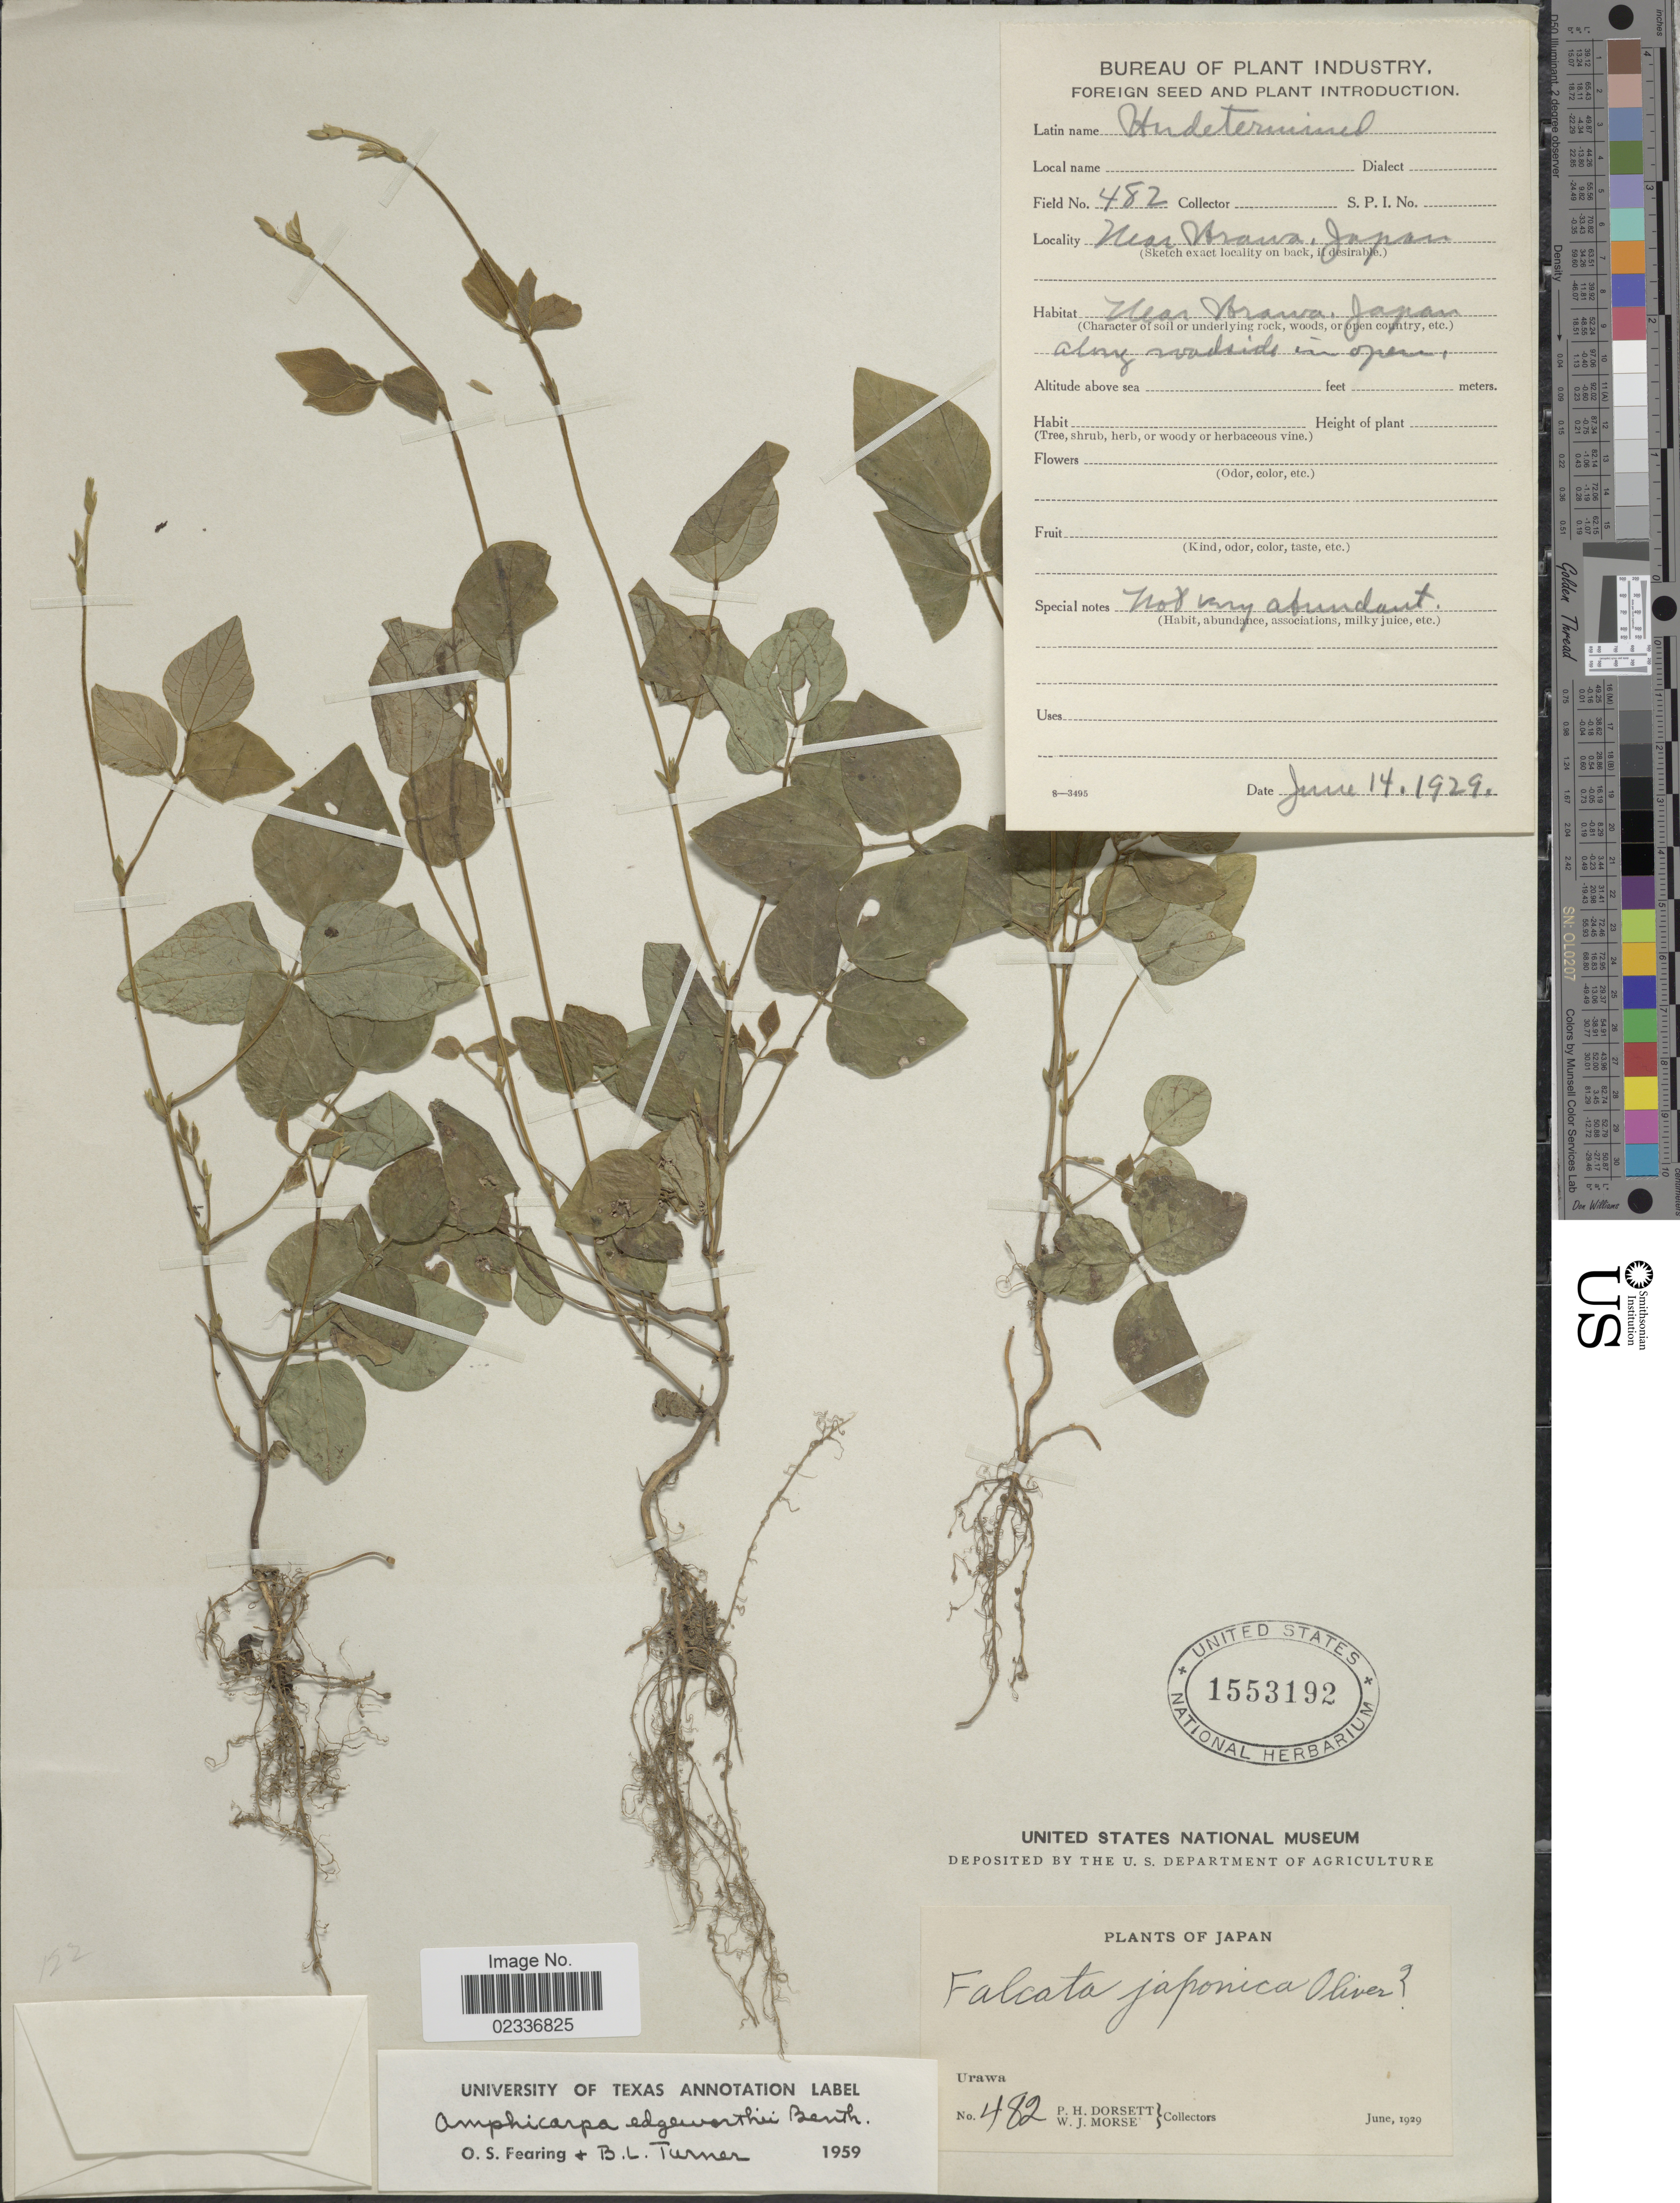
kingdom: Plantae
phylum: Tracheophyta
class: Magnoliopsida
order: Fabales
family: Fabaceae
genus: Amphicarpaea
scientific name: Amphicarpaea edgeworthii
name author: Benth.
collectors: P. H. Dorsett & W. J. Morse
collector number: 482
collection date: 1929-06-14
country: Japan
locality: Near Urawa, along roadside in open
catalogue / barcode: US 1553192